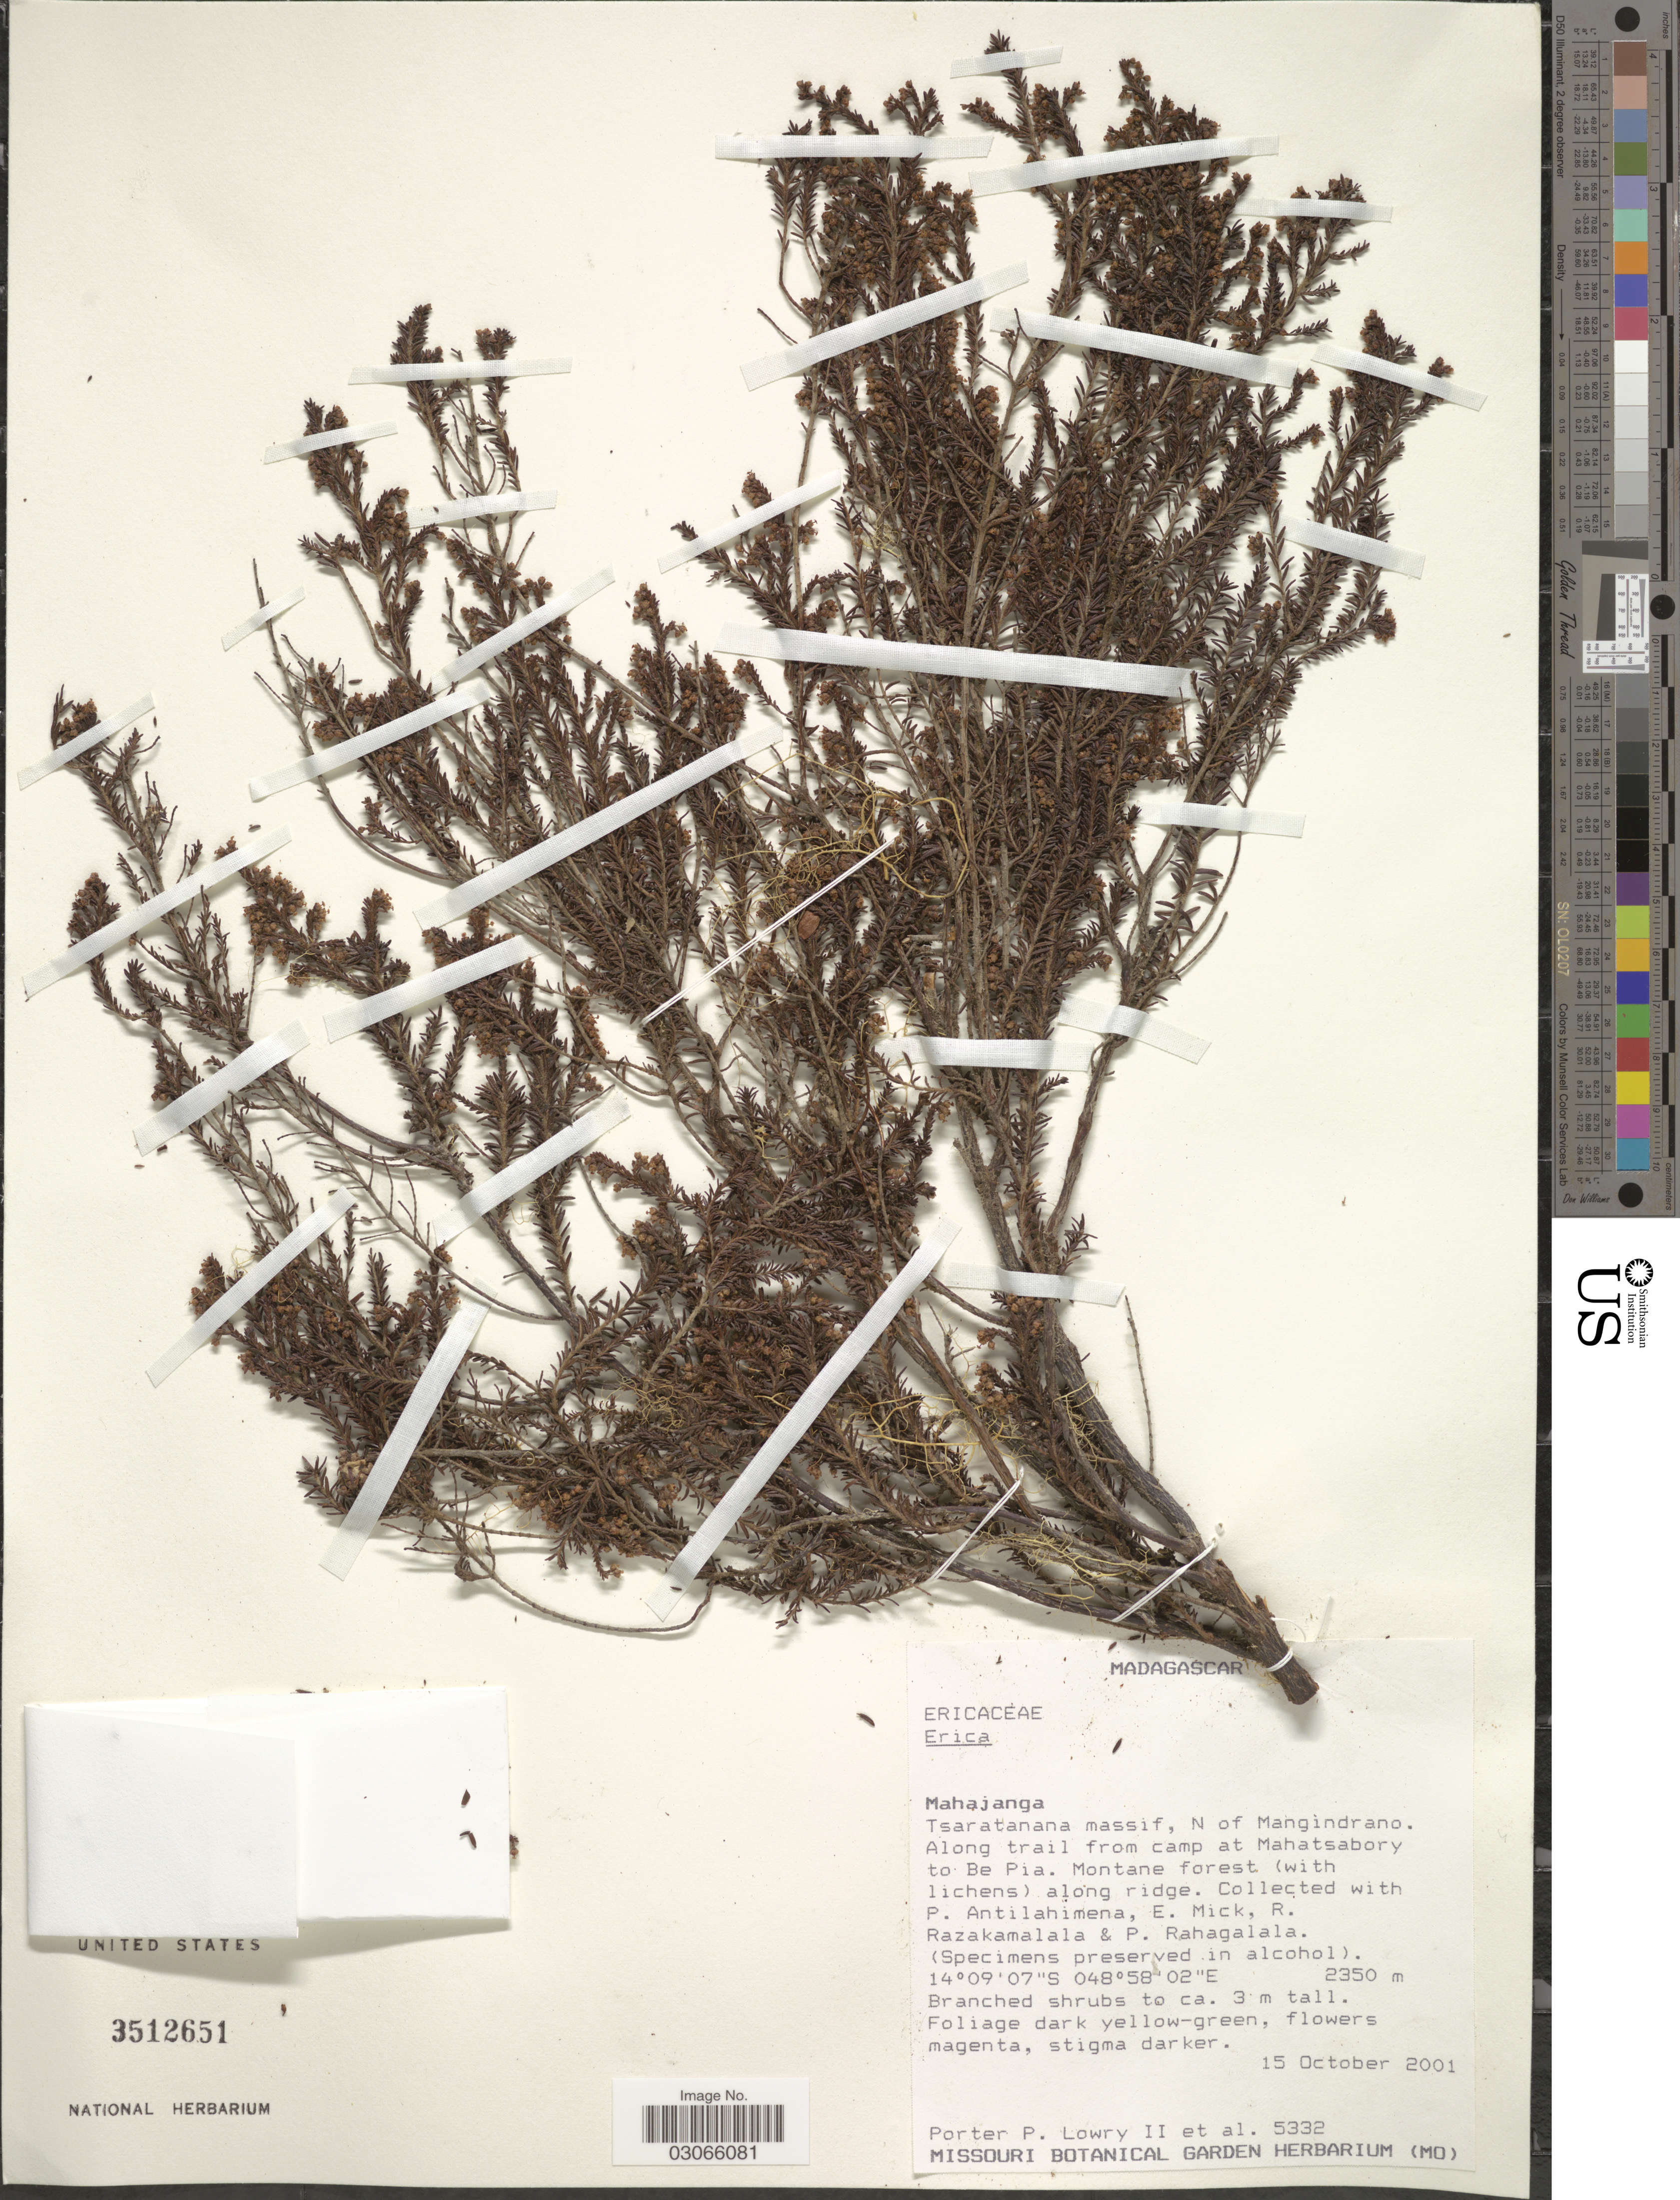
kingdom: Plantae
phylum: Tracheophyta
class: Magnoliopsida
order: Ericales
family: Ericaceae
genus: Erica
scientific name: Erica sp.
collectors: P. P. Lowry, P. Antilahimena, E. Mick, R. Razakamalala & P. Rahagalala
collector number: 5332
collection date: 2001-10-15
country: Madagascar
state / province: Diana / Sofia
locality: Tsaratanana massif, N of Mangindrano. Along trail from camp at Mahatsabory to Be Pia.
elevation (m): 2350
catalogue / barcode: US 3512651